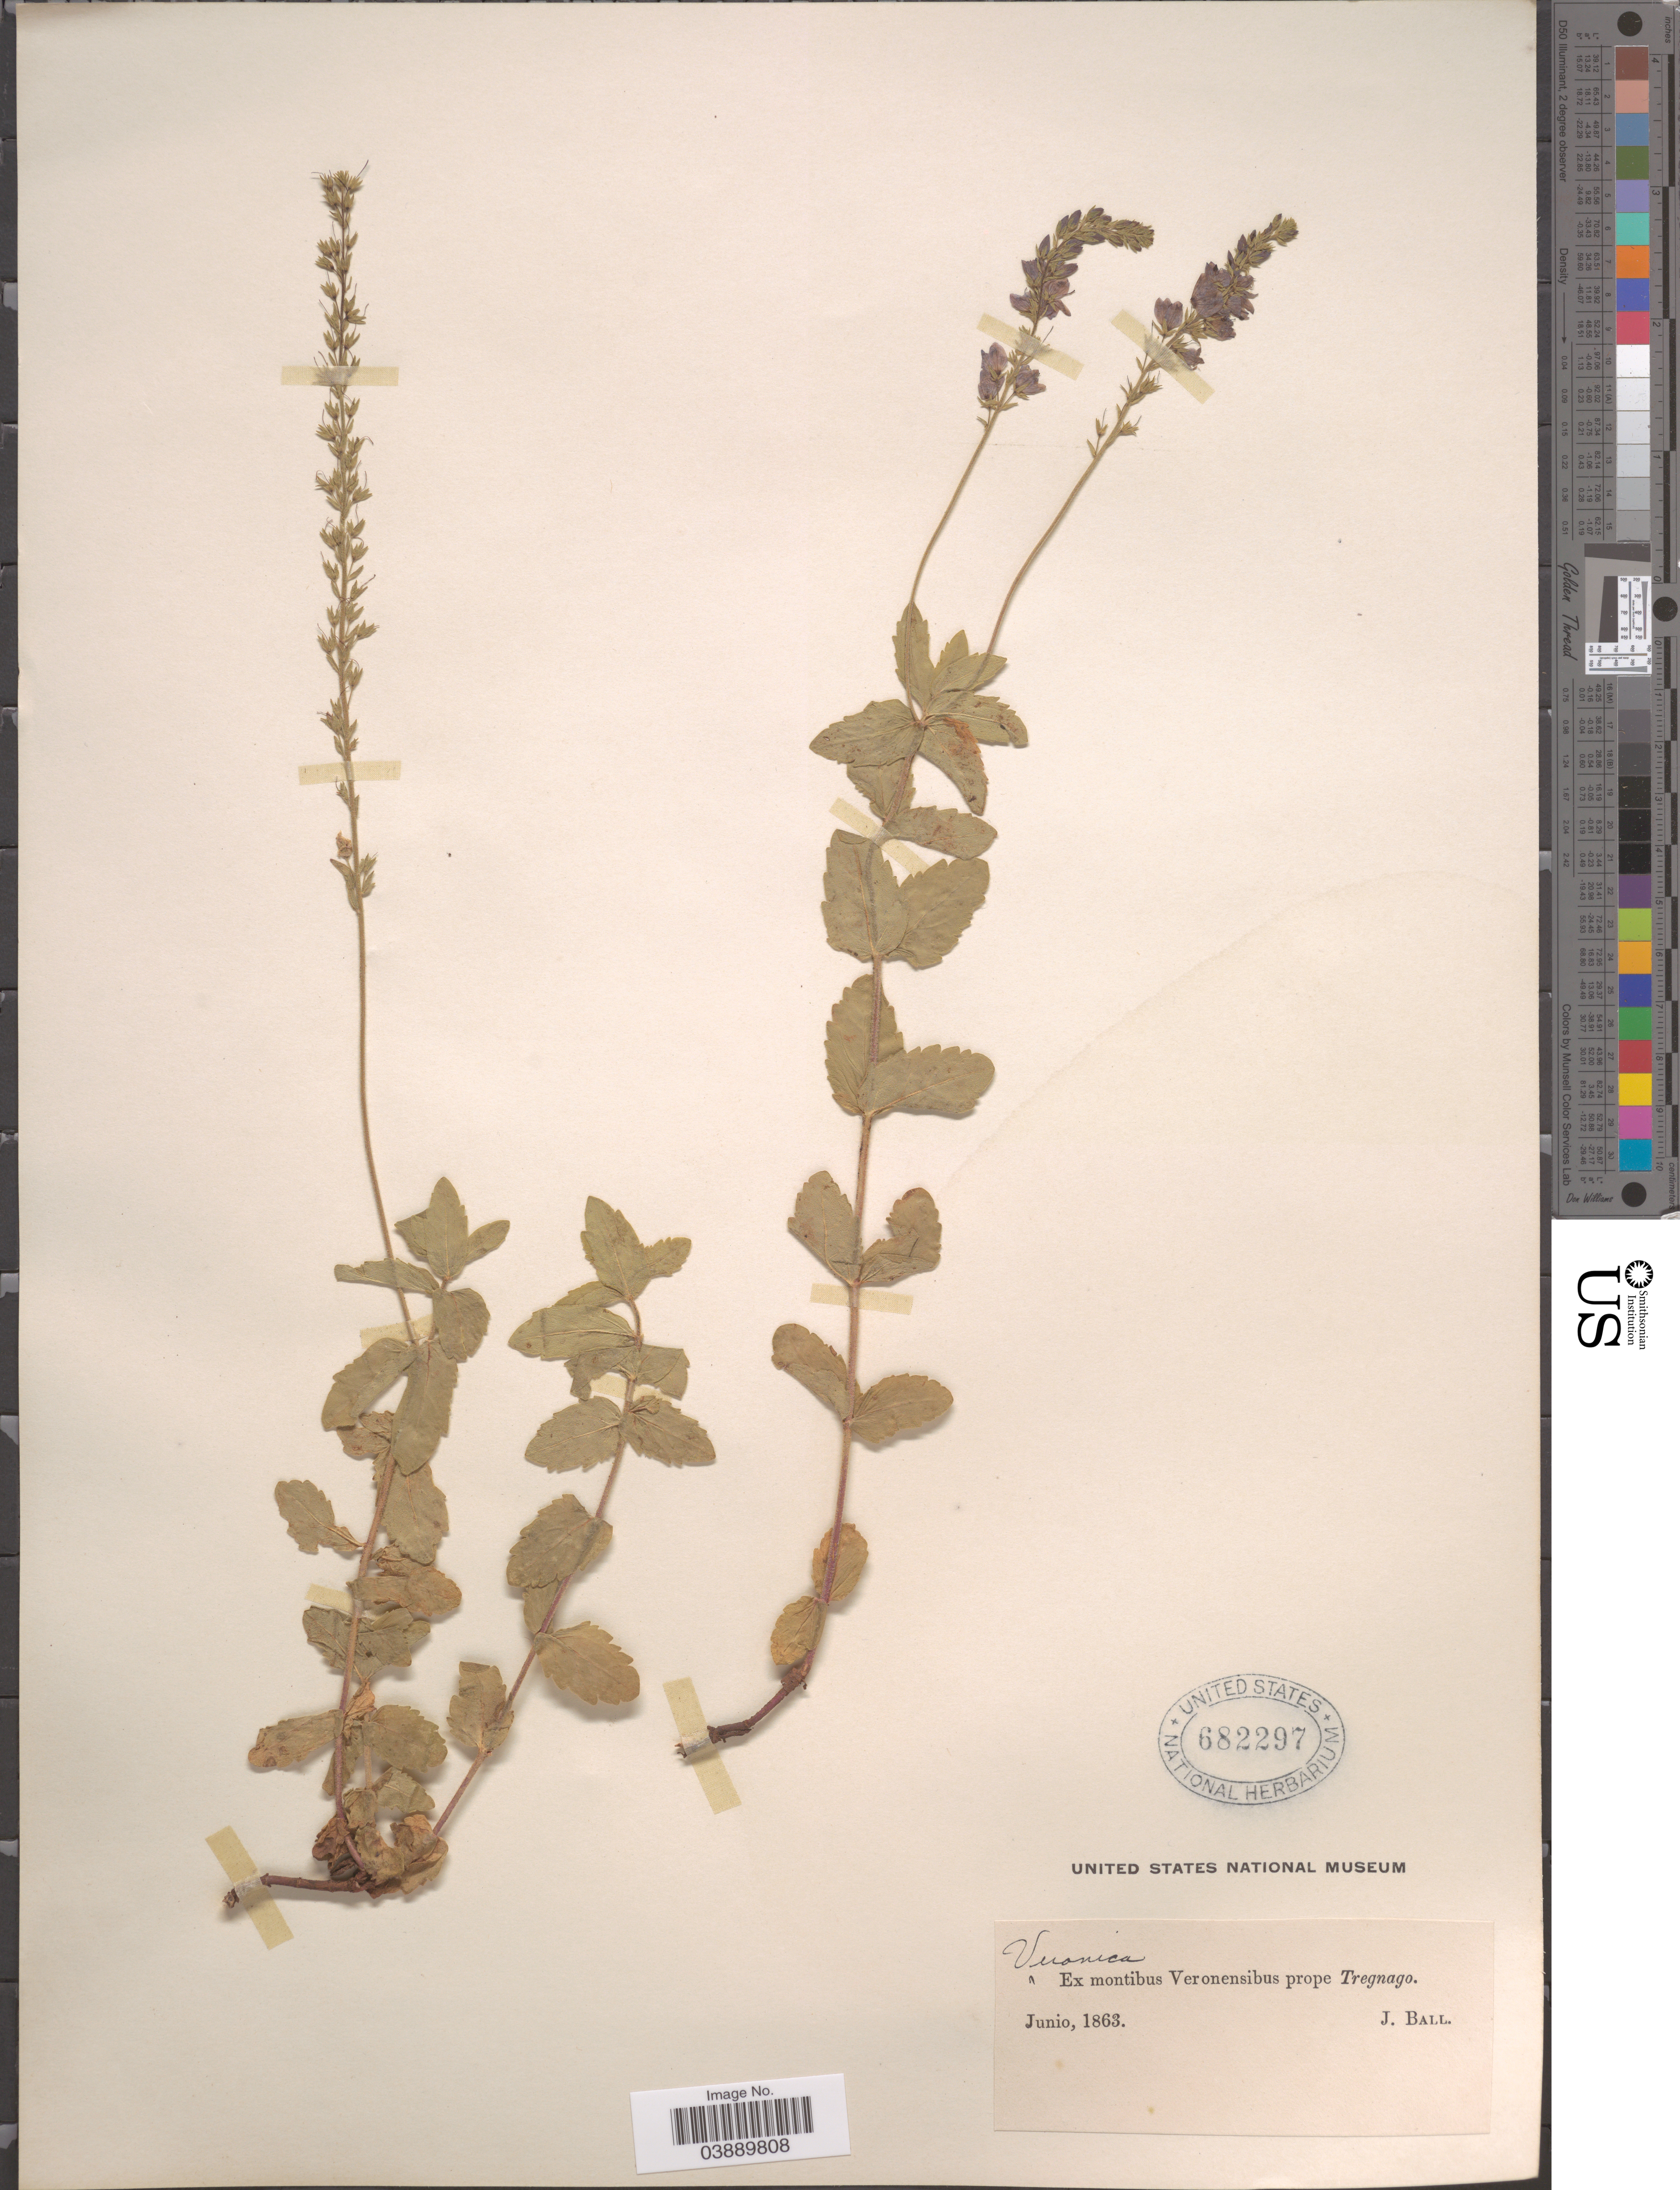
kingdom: Plantae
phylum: Tracheophyta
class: Magnoliopsida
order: Lamiales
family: Plantaginaceae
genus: Veronica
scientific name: Veronica teucrium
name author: L.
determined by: Albach, Dirk C.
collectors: J. Ball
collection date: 1863-06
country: Italy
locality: Ex montibus Veronensibus prope Tregnago.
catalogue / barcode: US 682297